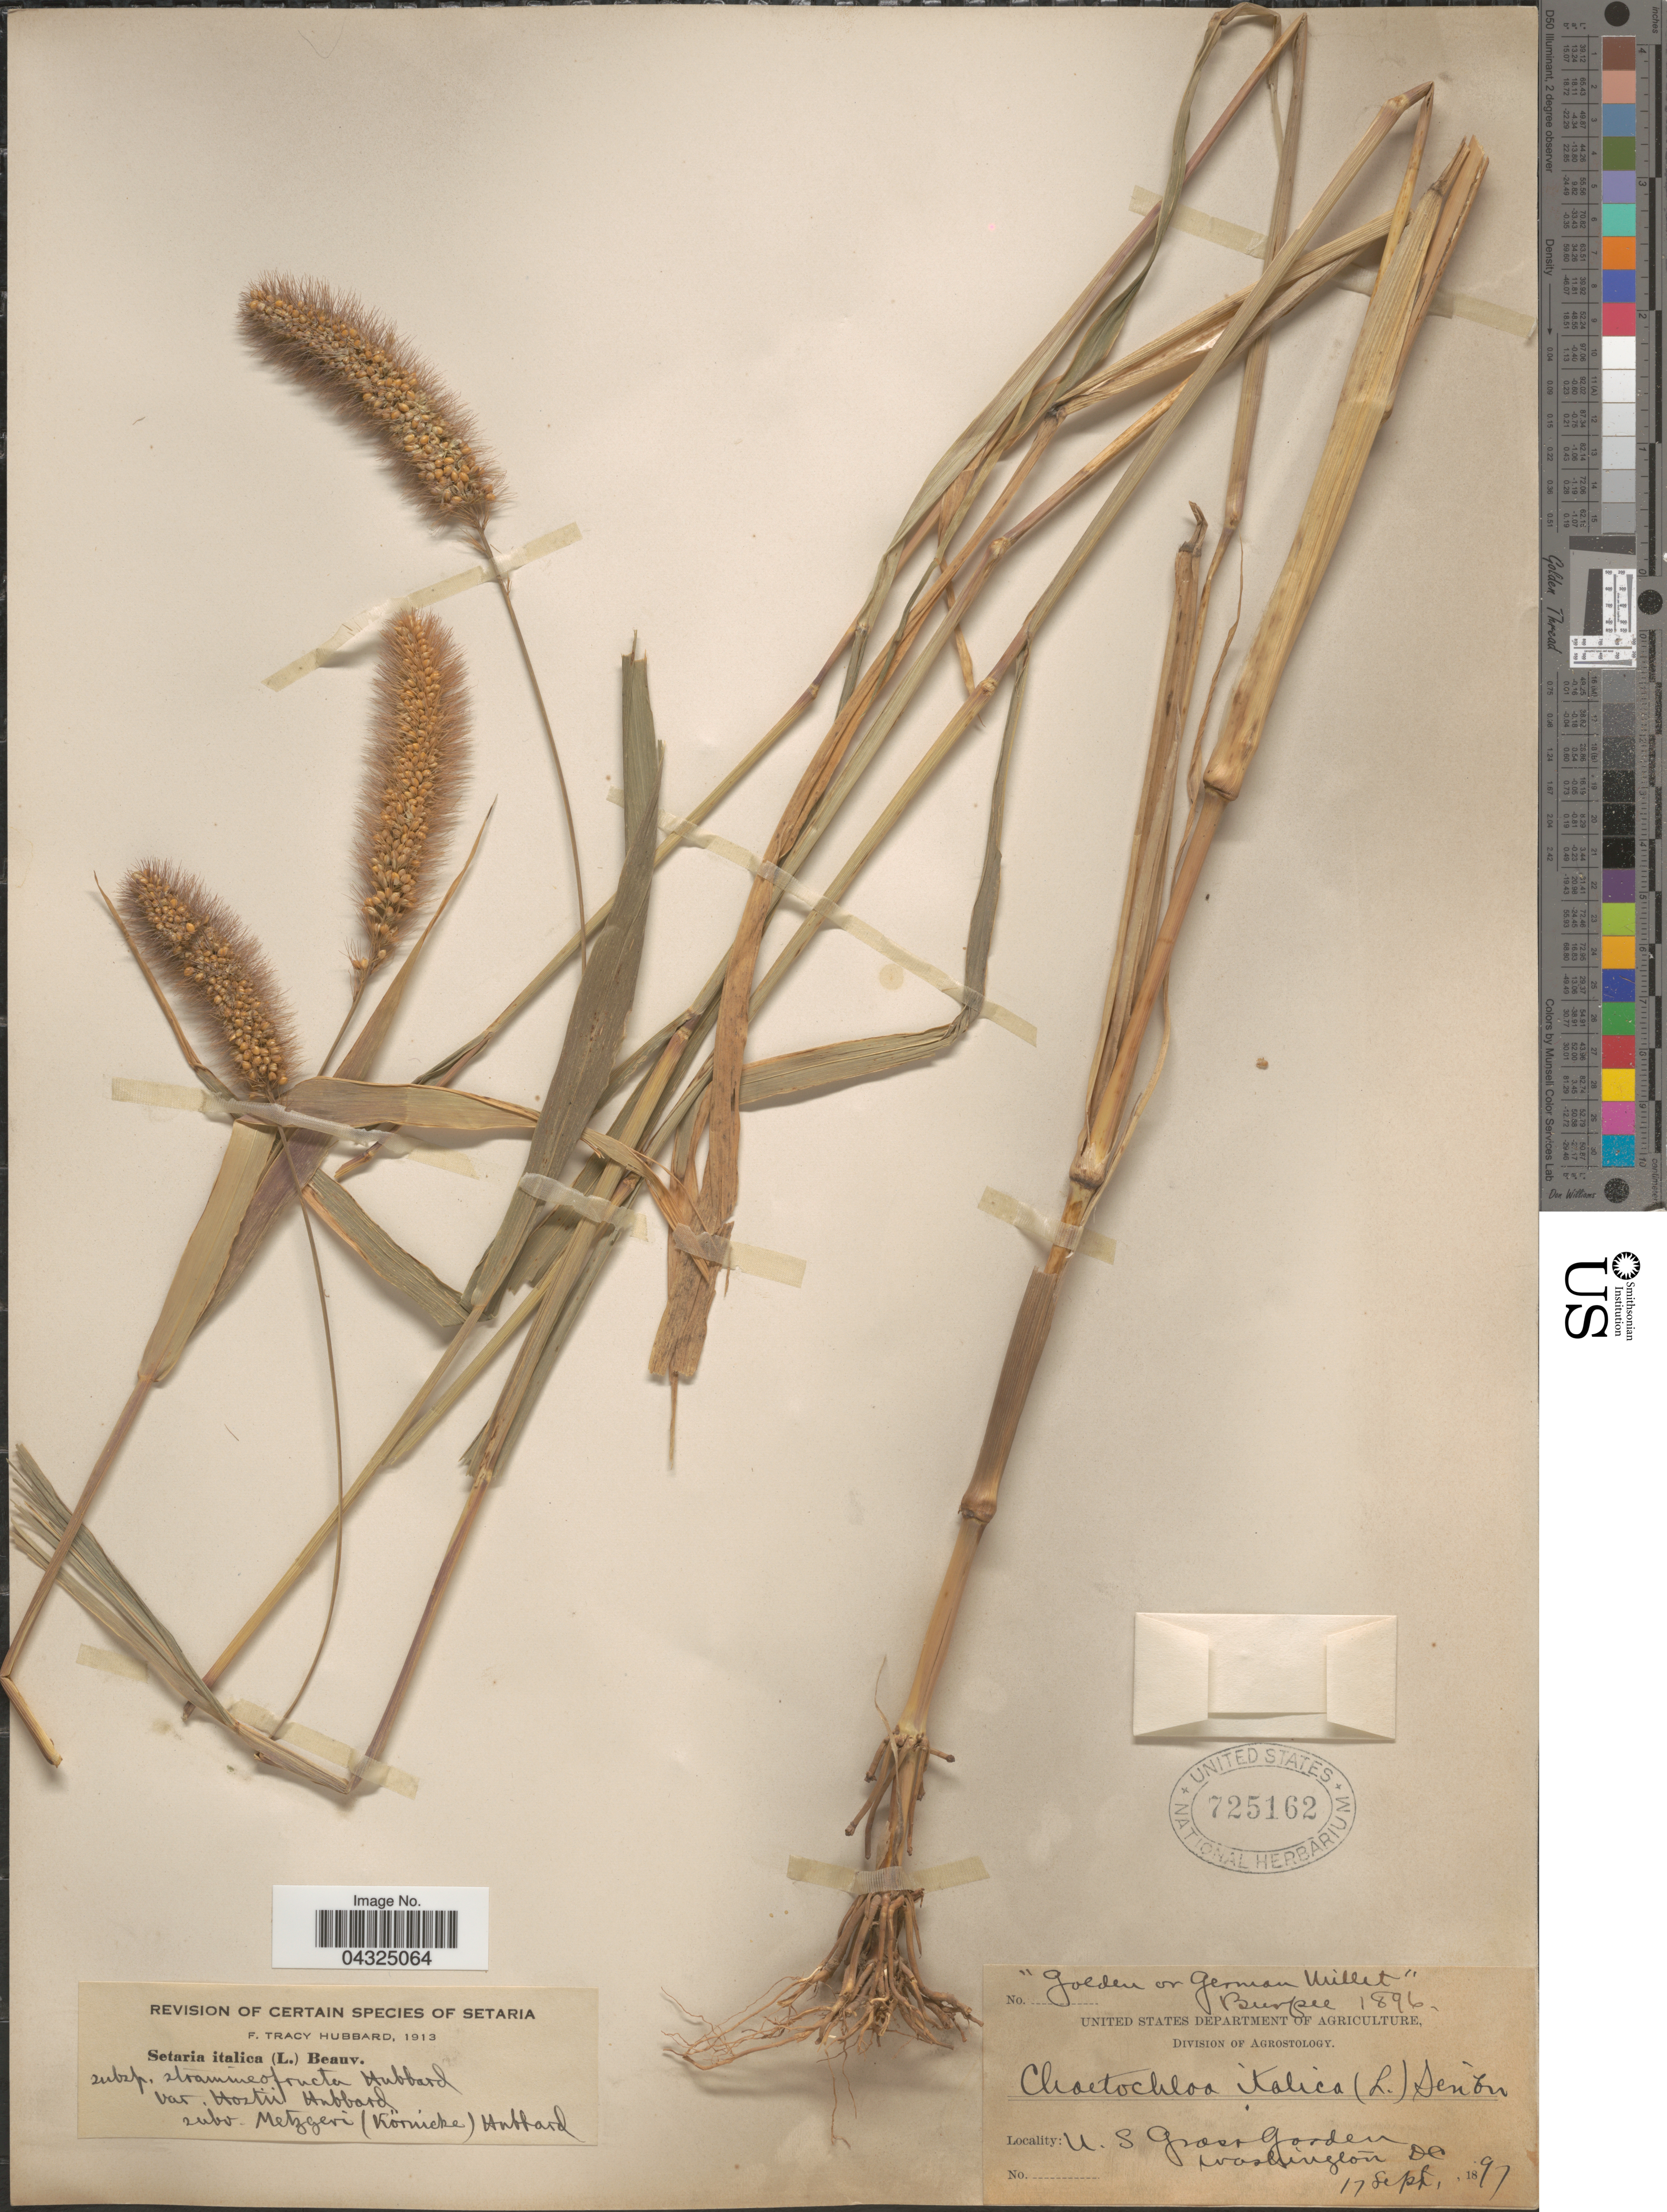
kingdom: Plantae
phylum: Tracheophyta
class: Liliopsida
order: Poales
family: Poaceae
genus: Setaria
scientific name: Setaria italica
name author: (L.) P. Beauv.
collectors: Burpee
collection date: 1897-09-17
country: United States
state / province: District of Columbia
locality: U. S. Grass Garden. Washington DC.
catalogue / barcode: US 725162